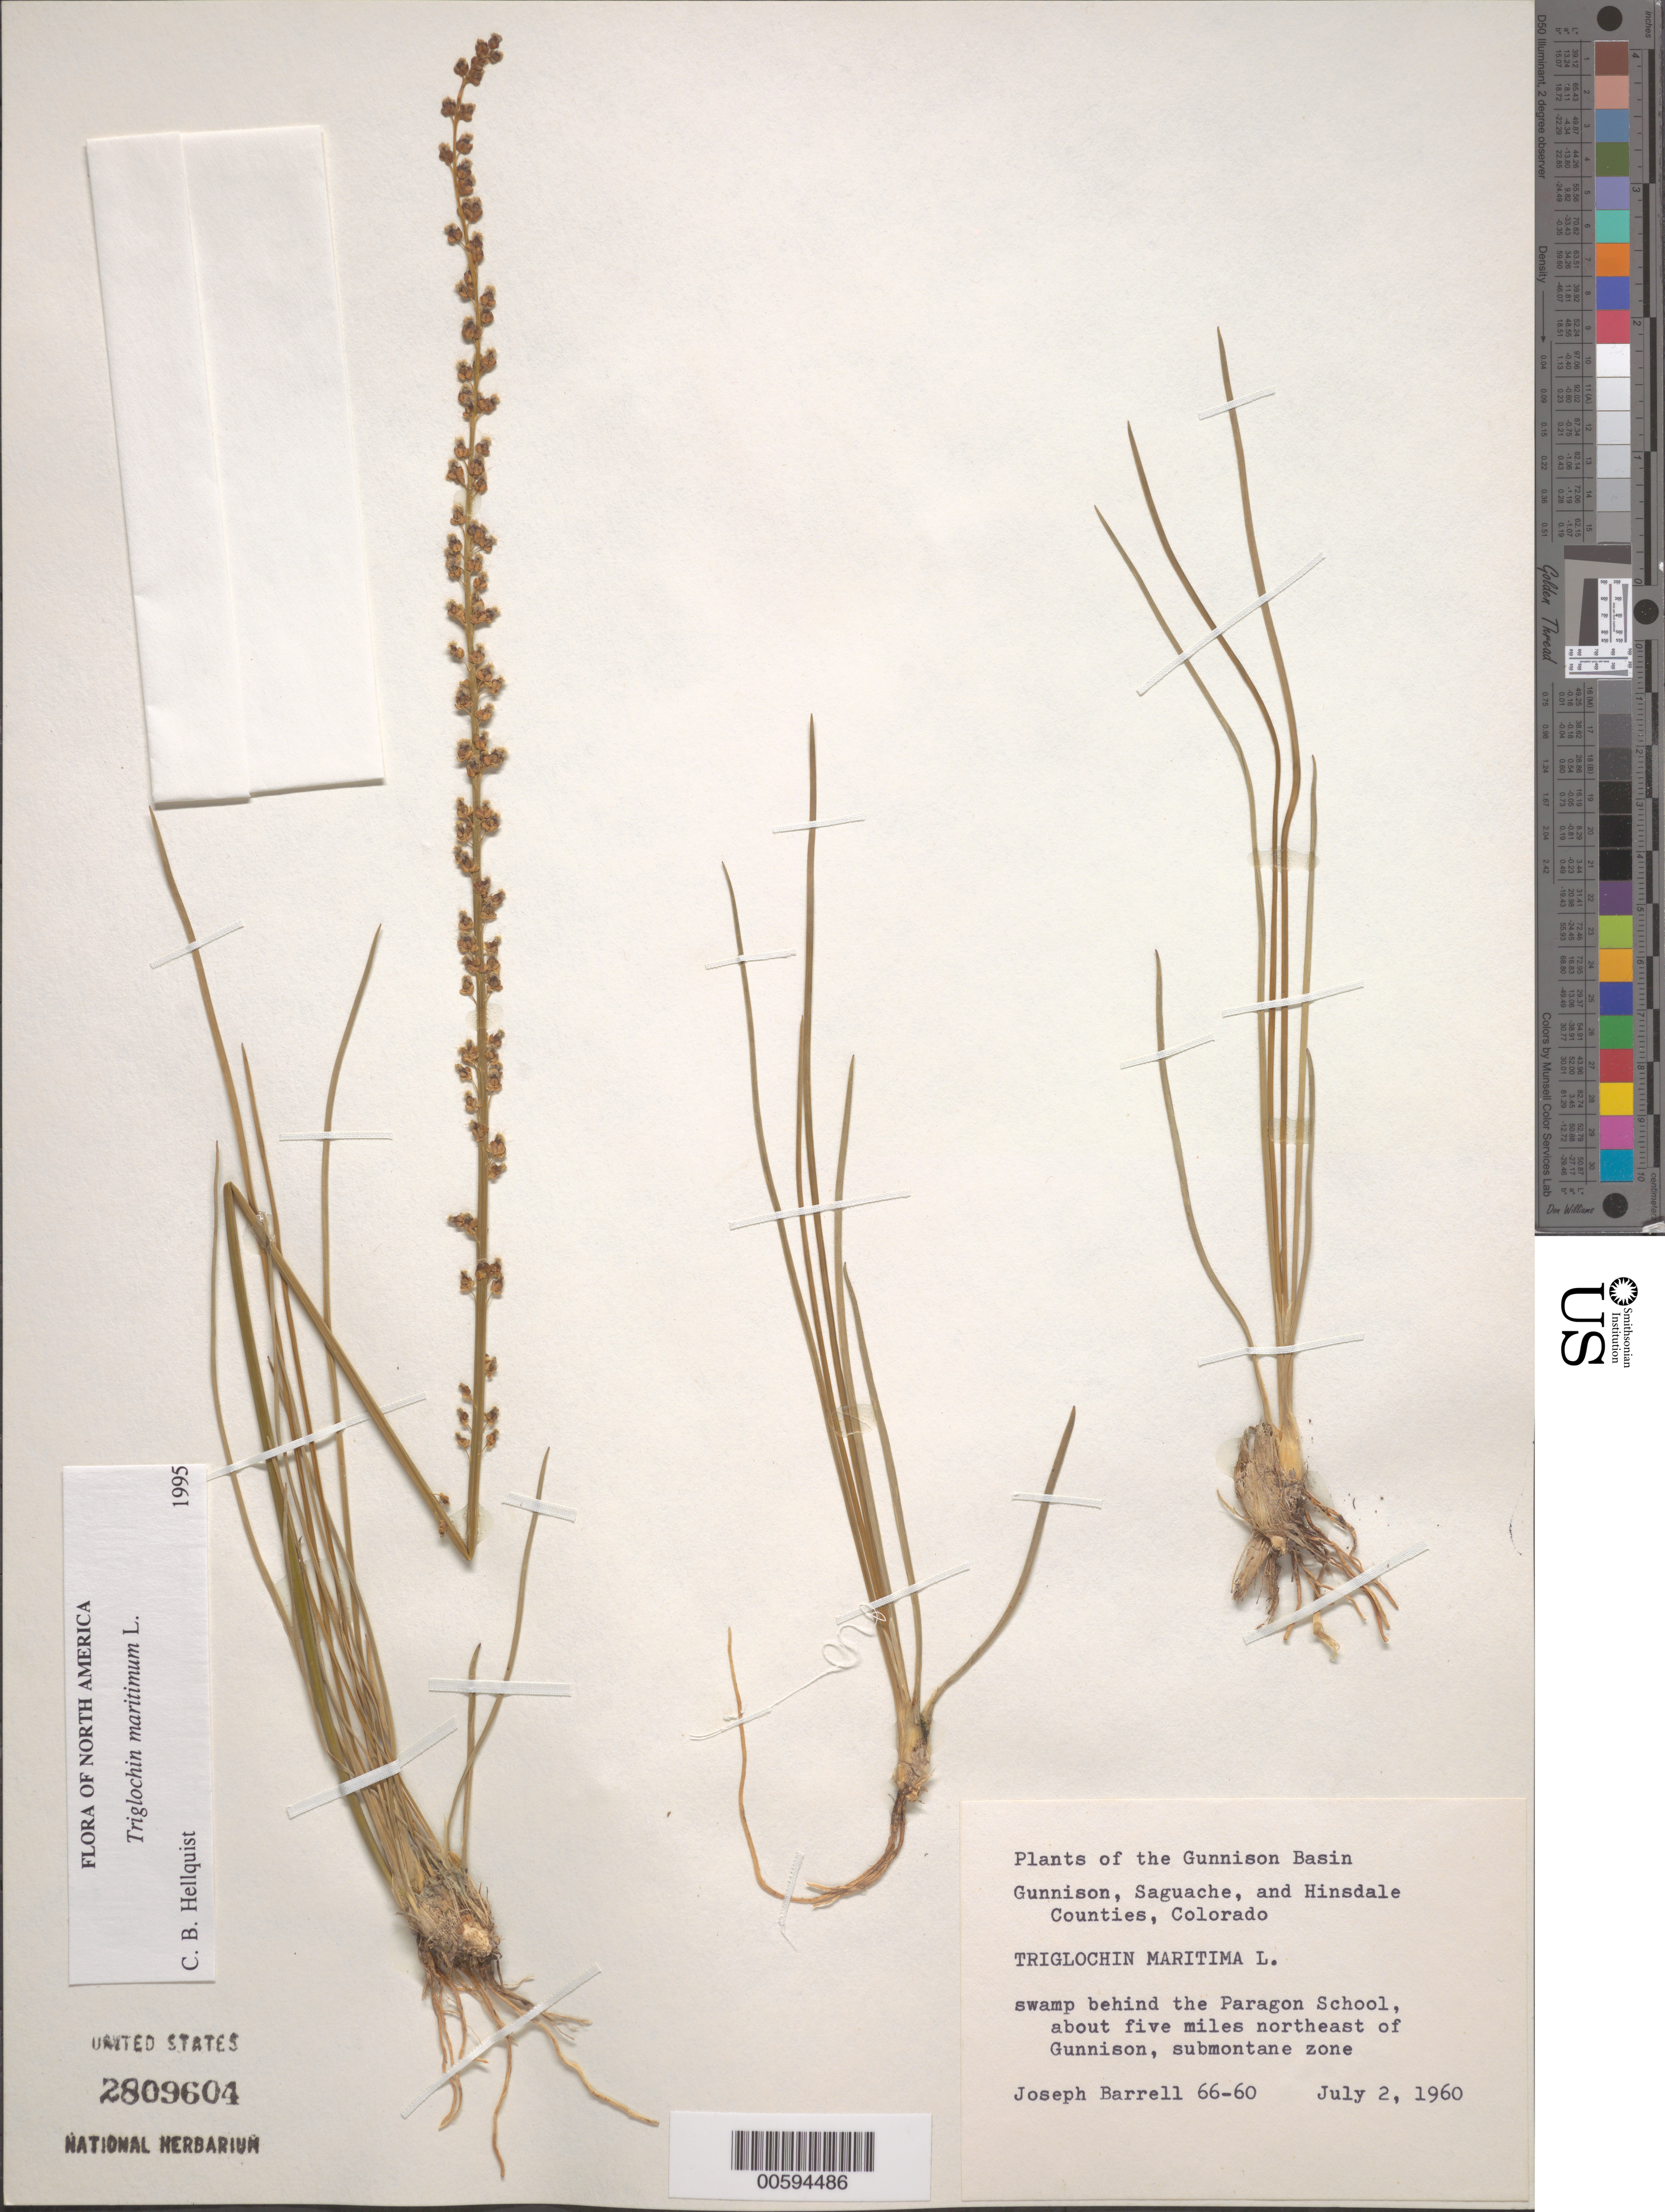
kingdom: Plantae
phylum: Tracheophyta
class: Liliopsida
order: Alismatales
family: Juncaginaceae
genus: Triglochin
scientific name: Triglochin maritima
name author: L.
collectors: J. Barrell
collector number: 66-60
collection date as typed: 02 Jul 1960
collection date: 1960-07-02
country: United States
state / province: Colorado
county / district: Gunnison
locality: NE of Gunnison, Behind the Paragon School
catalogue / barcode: US 2809604